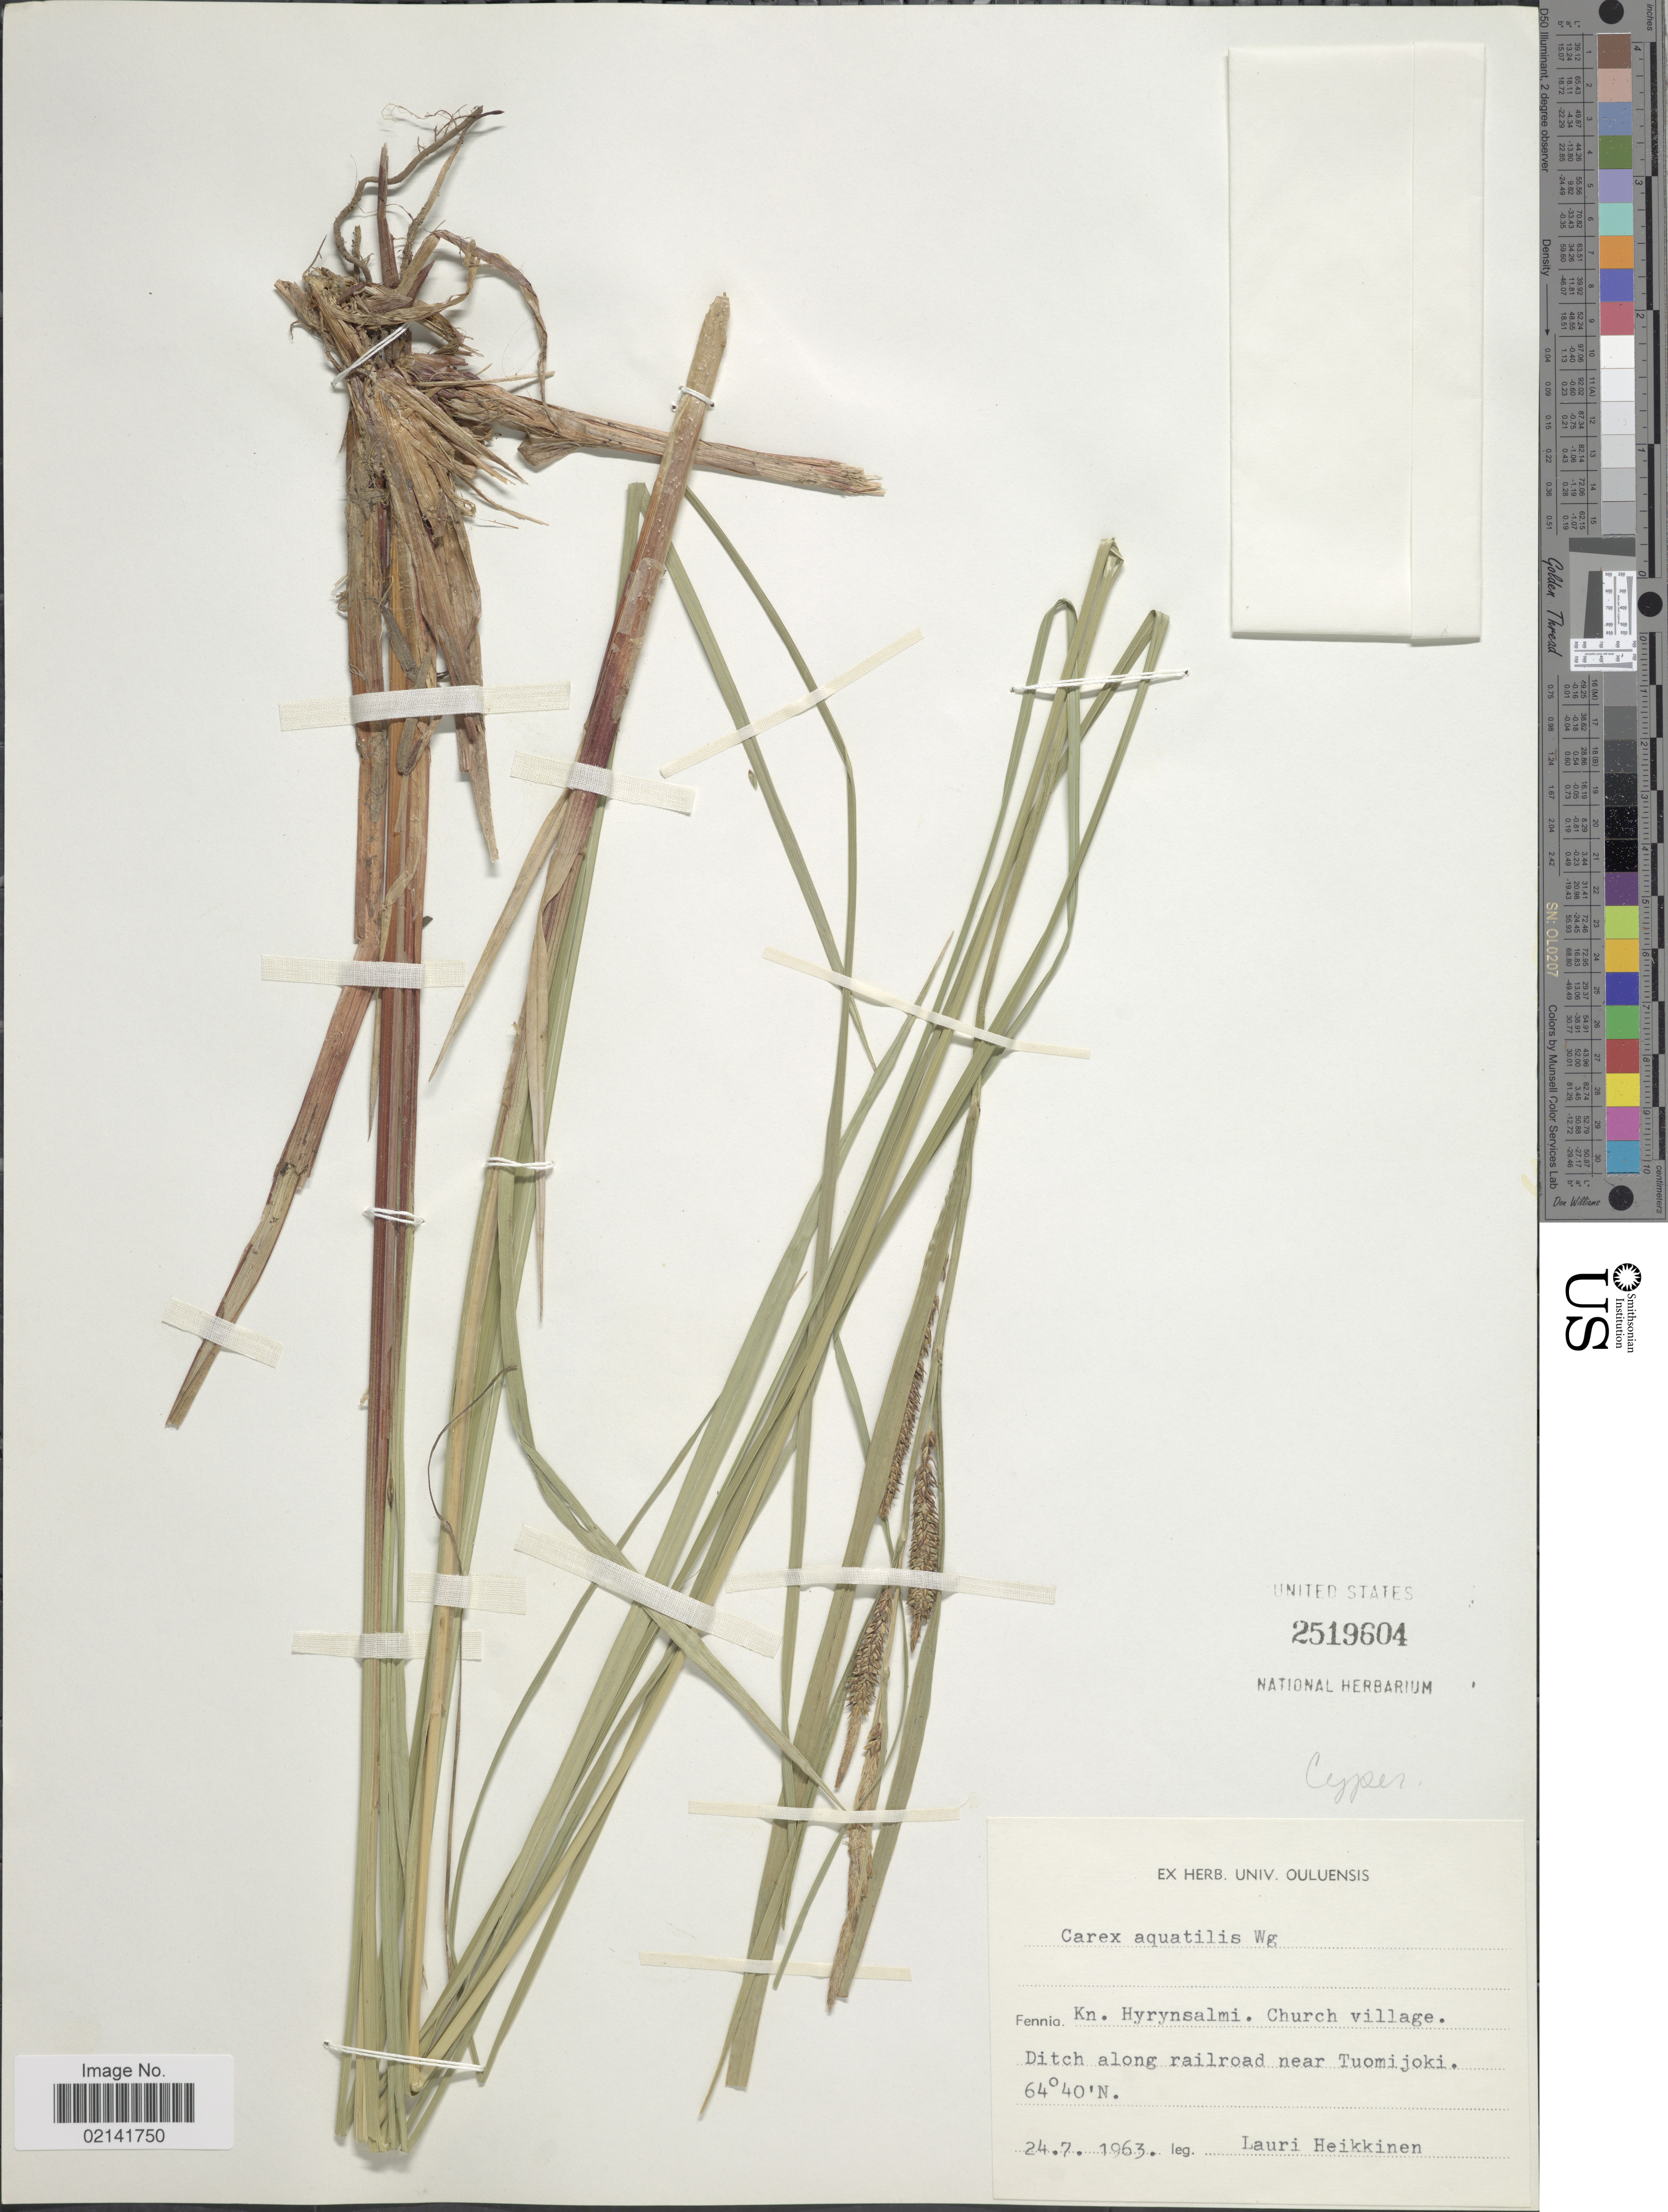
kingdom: Plantae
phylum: Tracheophyta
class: Liliopsida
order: Poales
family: Cyperaceae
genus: Carex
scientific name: Carex aquatilis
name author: Wahlenb.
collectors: L. Heikkinen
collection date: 1963-07-24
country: Finland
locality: Fennia. Kn. Hyrynsalmi. Church Village. Ditch along railroad near Tuomijoki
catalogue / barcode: US 2519604